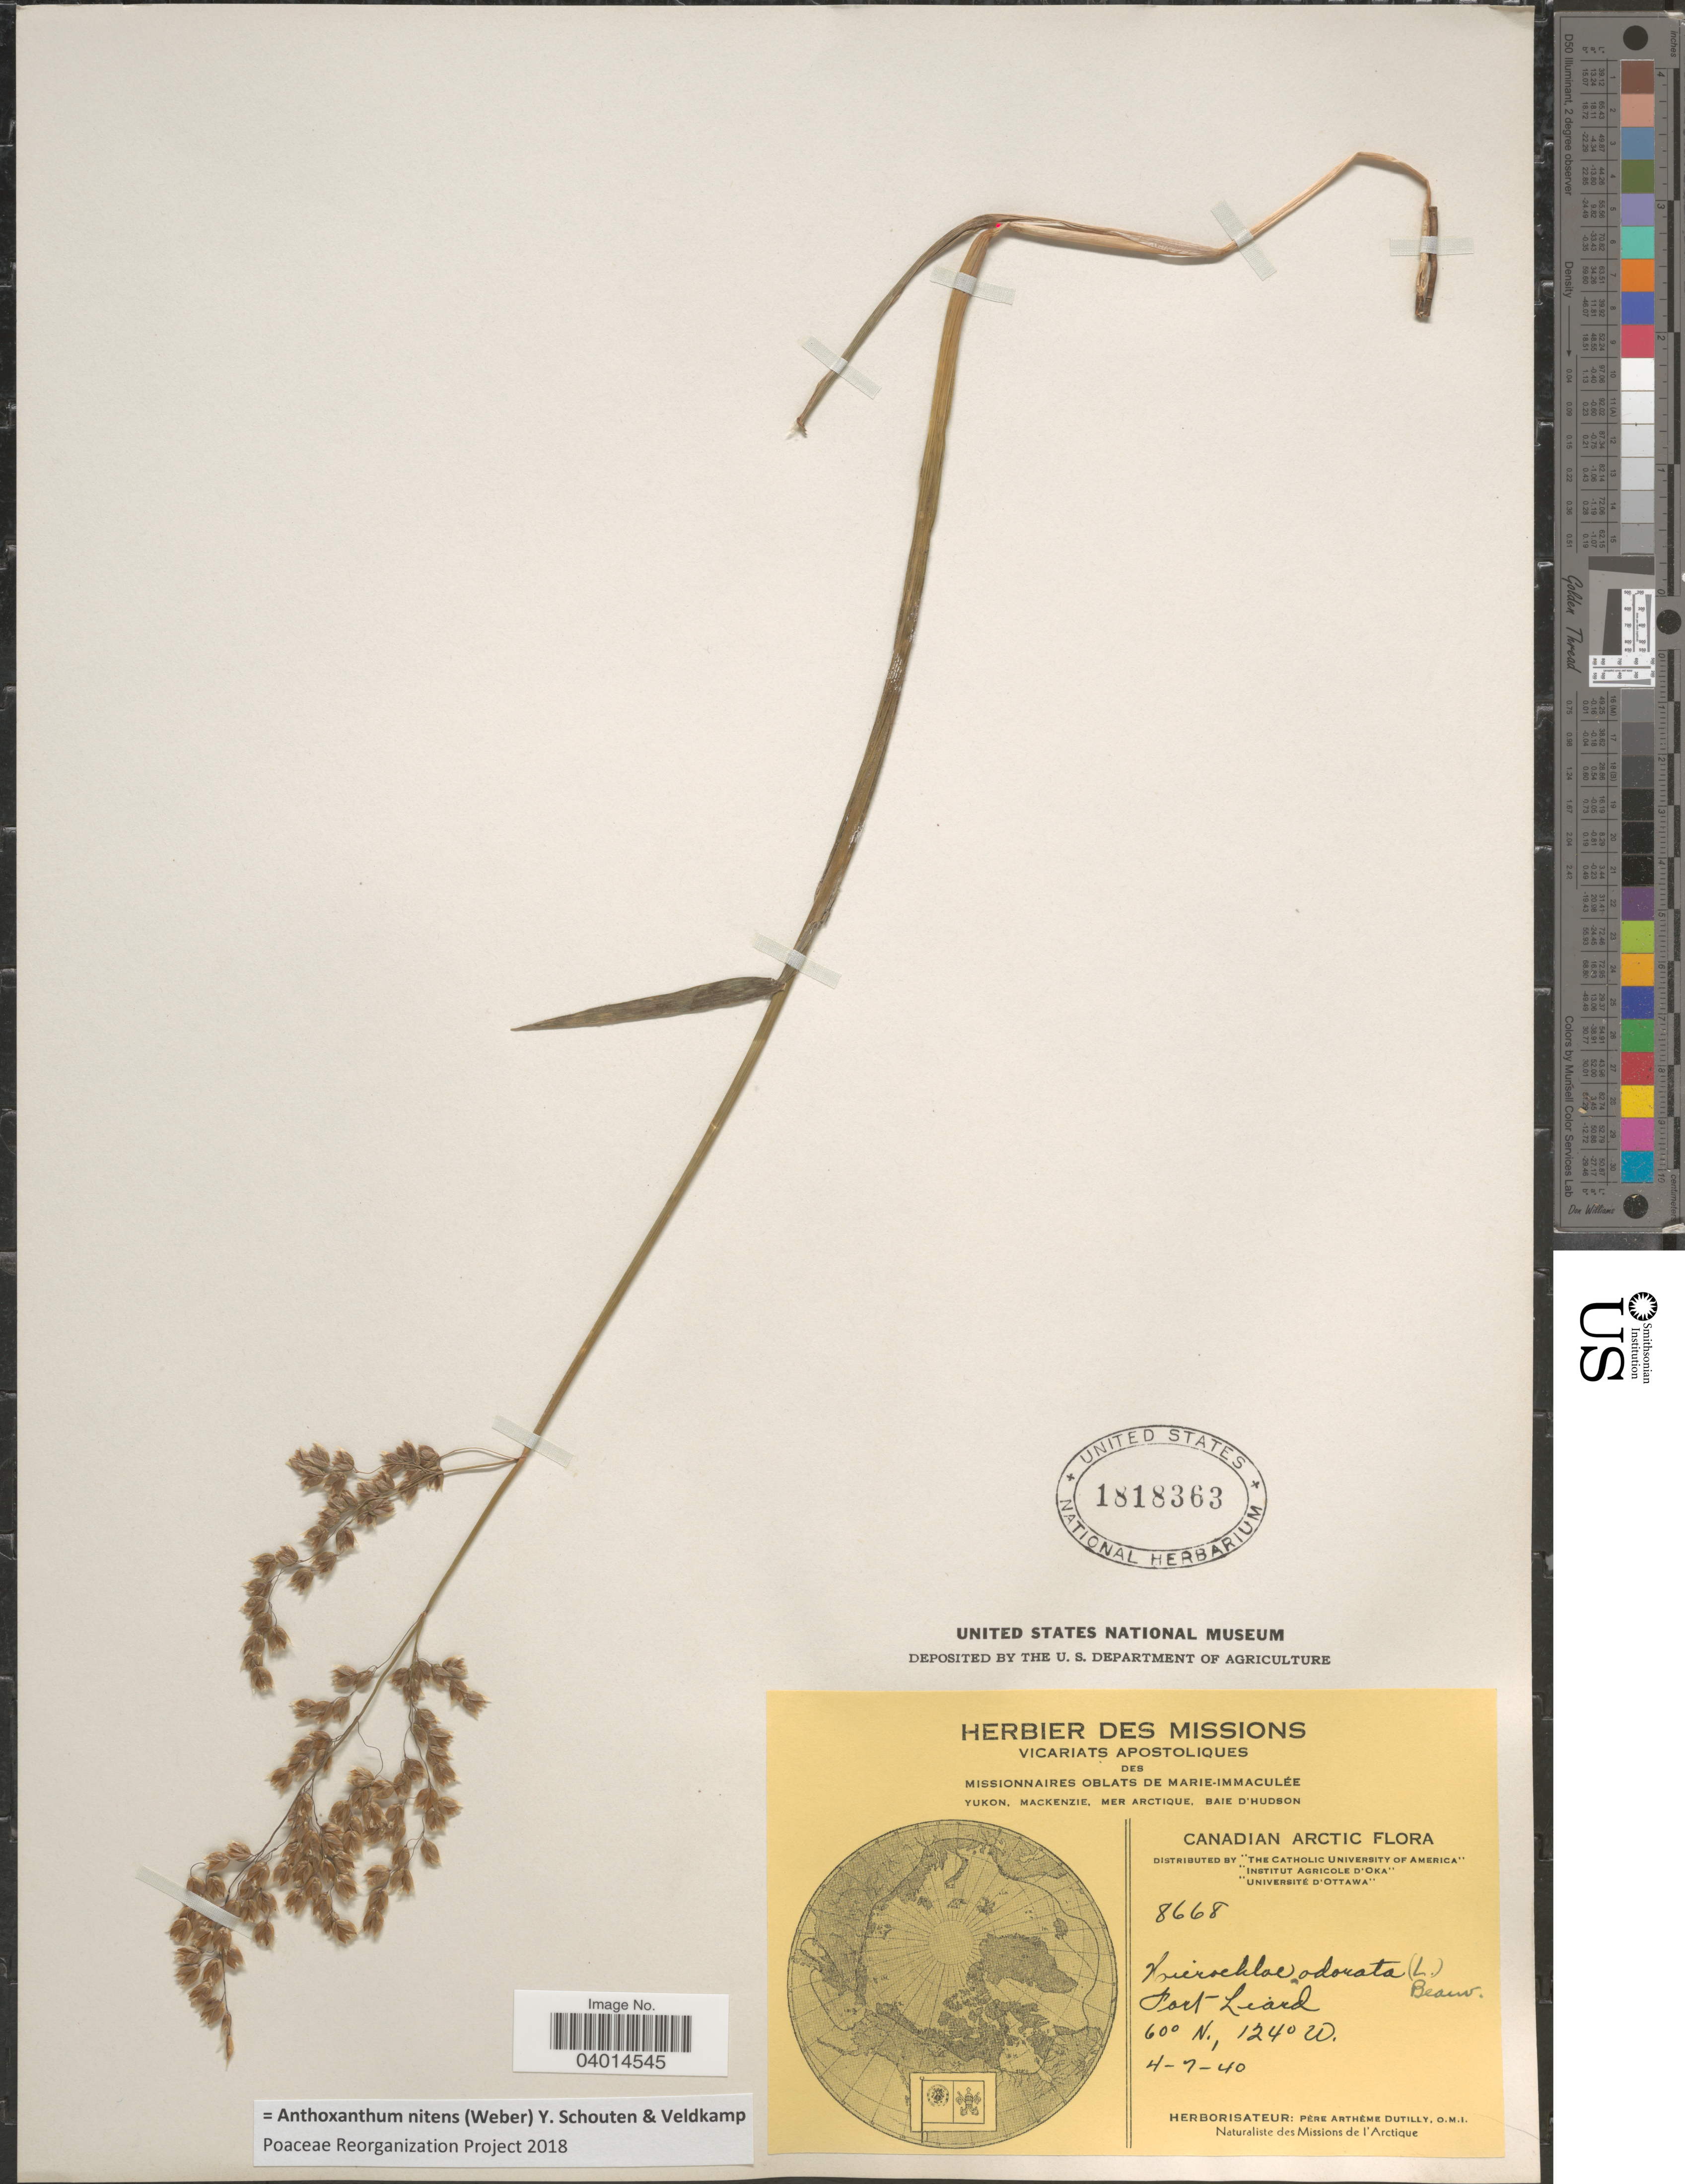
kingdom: Plantae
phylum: Tracheophyta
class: Liliopsida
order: Poales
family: Poaceae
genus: Anthoxanthum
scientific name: Anthoxanthum nitens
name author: (G.H. Weber) R.T.A. Schouten & Veldkamp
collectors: ex Herb. Pêre Arthême Dutilly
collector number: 8668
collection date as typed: Transcribed d/m/y: 4/7/40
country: Canada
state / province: Northwest Territories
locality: Canadian Arctic. Port Liard.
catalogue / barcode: US 1818363